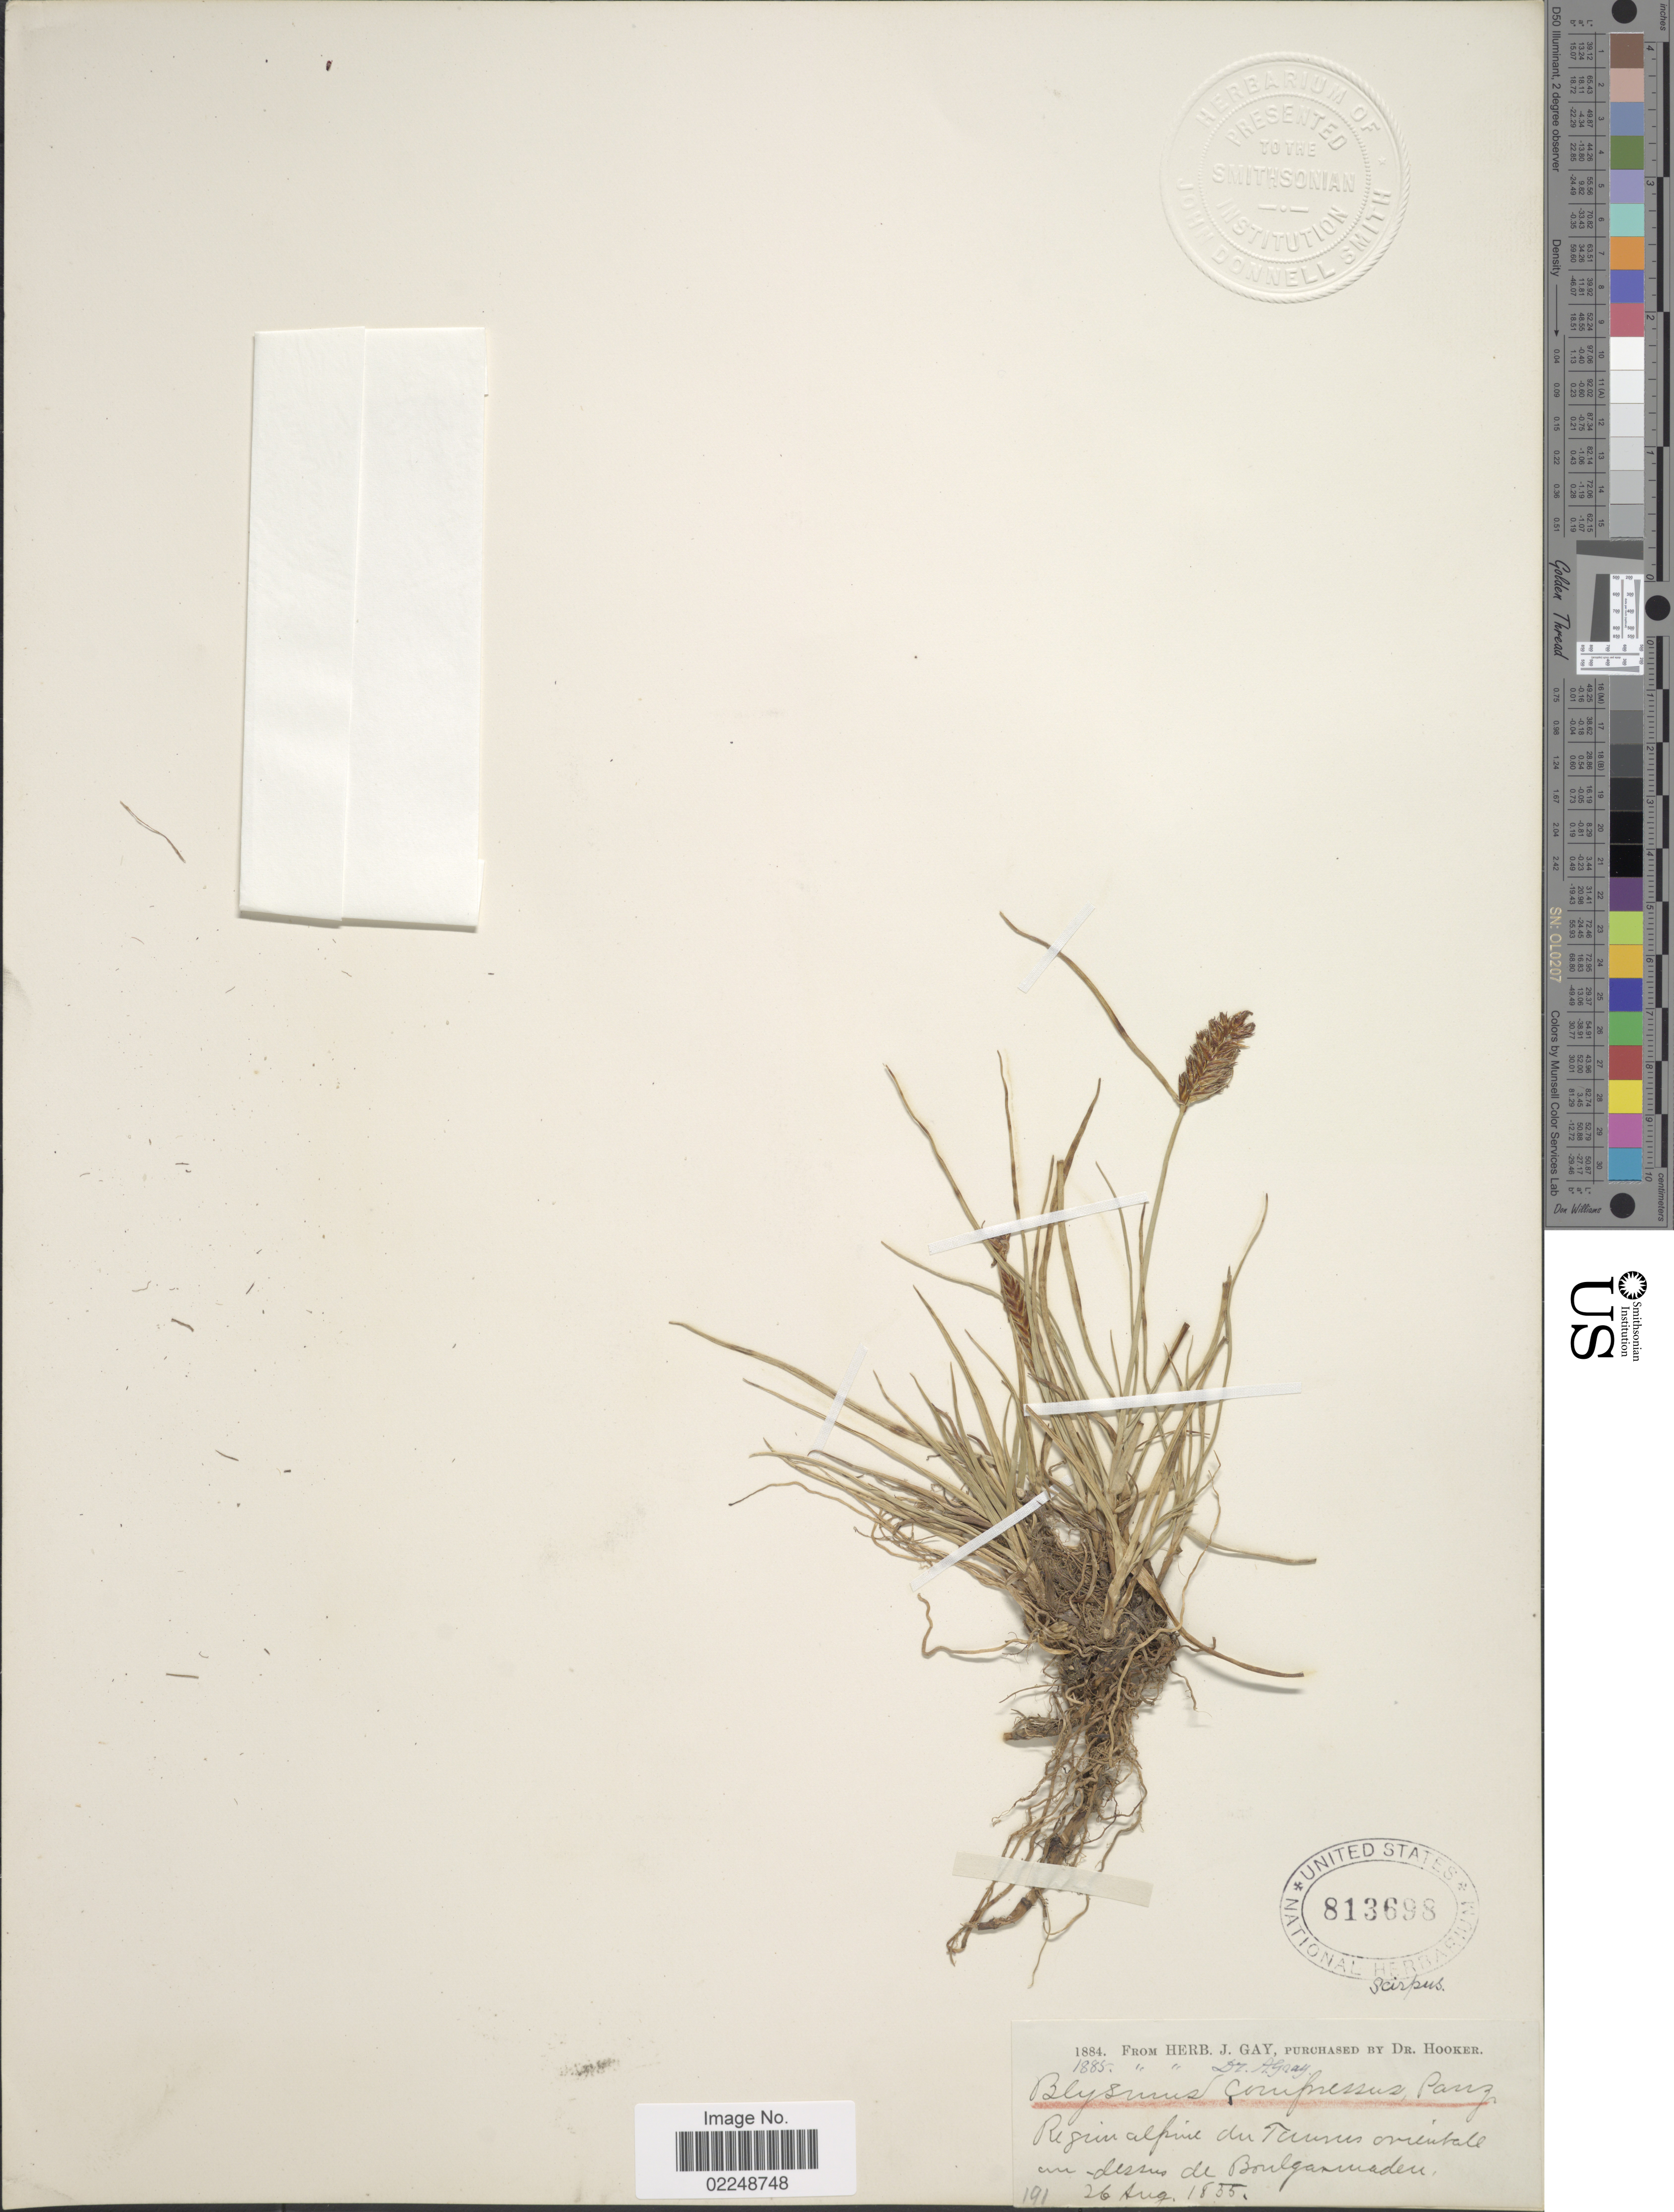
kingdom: Plantae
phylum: Tracheophyta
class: Liliopsida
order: Poales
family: Cyperaceae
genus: Blysmus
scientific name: Blysmus compressus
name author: (L.) Panzer ex Link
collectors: ex herb. Gray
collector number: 191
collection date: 1855-08-26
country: Turkey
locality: Regun alpine du Tuusus oriental au dessus de Boulganadeu [interpreted]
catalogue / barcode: US 813698